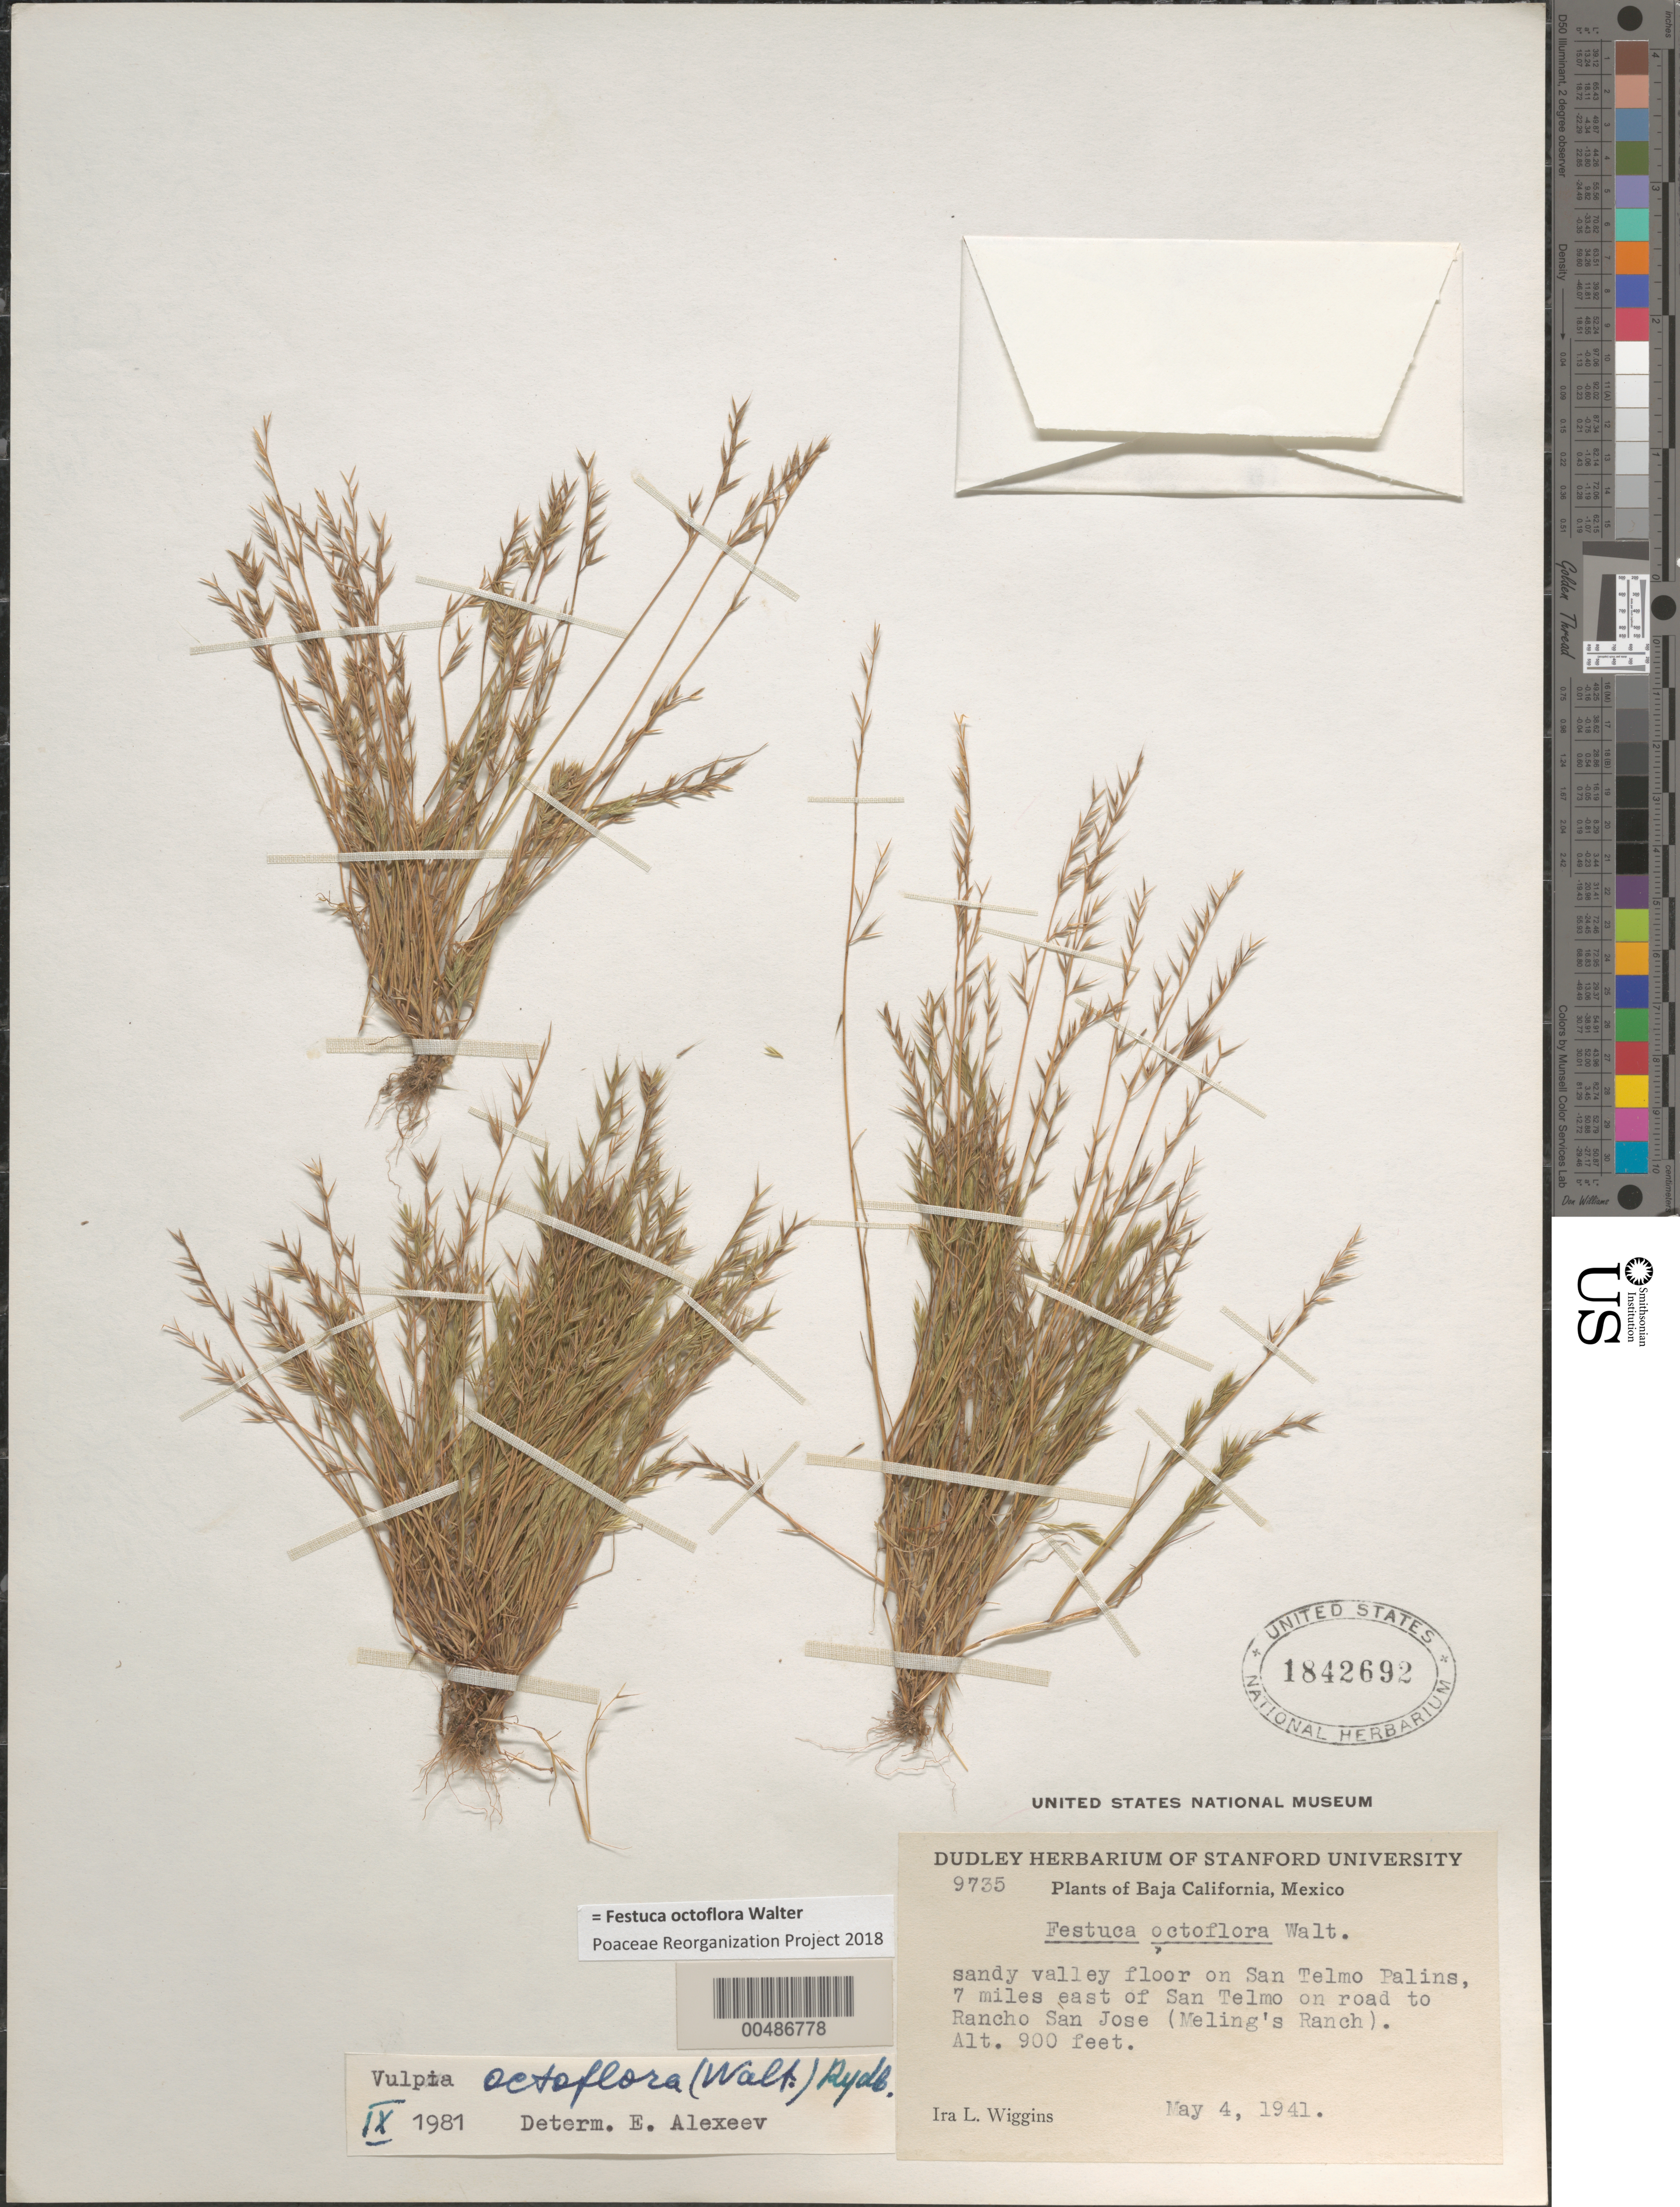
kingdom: Plantae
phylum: Tracheophyta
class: Liliopsida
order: Poales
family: Poaceae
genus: Festuca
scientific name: Festuca octoflora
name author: Walter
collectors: I. L. Wiggins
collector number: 9735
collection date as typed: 4 May 1941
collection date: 1941-05-04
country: Mexico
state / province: Baja California Norte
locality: Baja California, valley floor on San Telmo Plains, 7 mi E of San Telmo on rd to Rancho San Jose (Meling's Ranch)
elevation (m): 274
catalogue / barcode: US 1842692